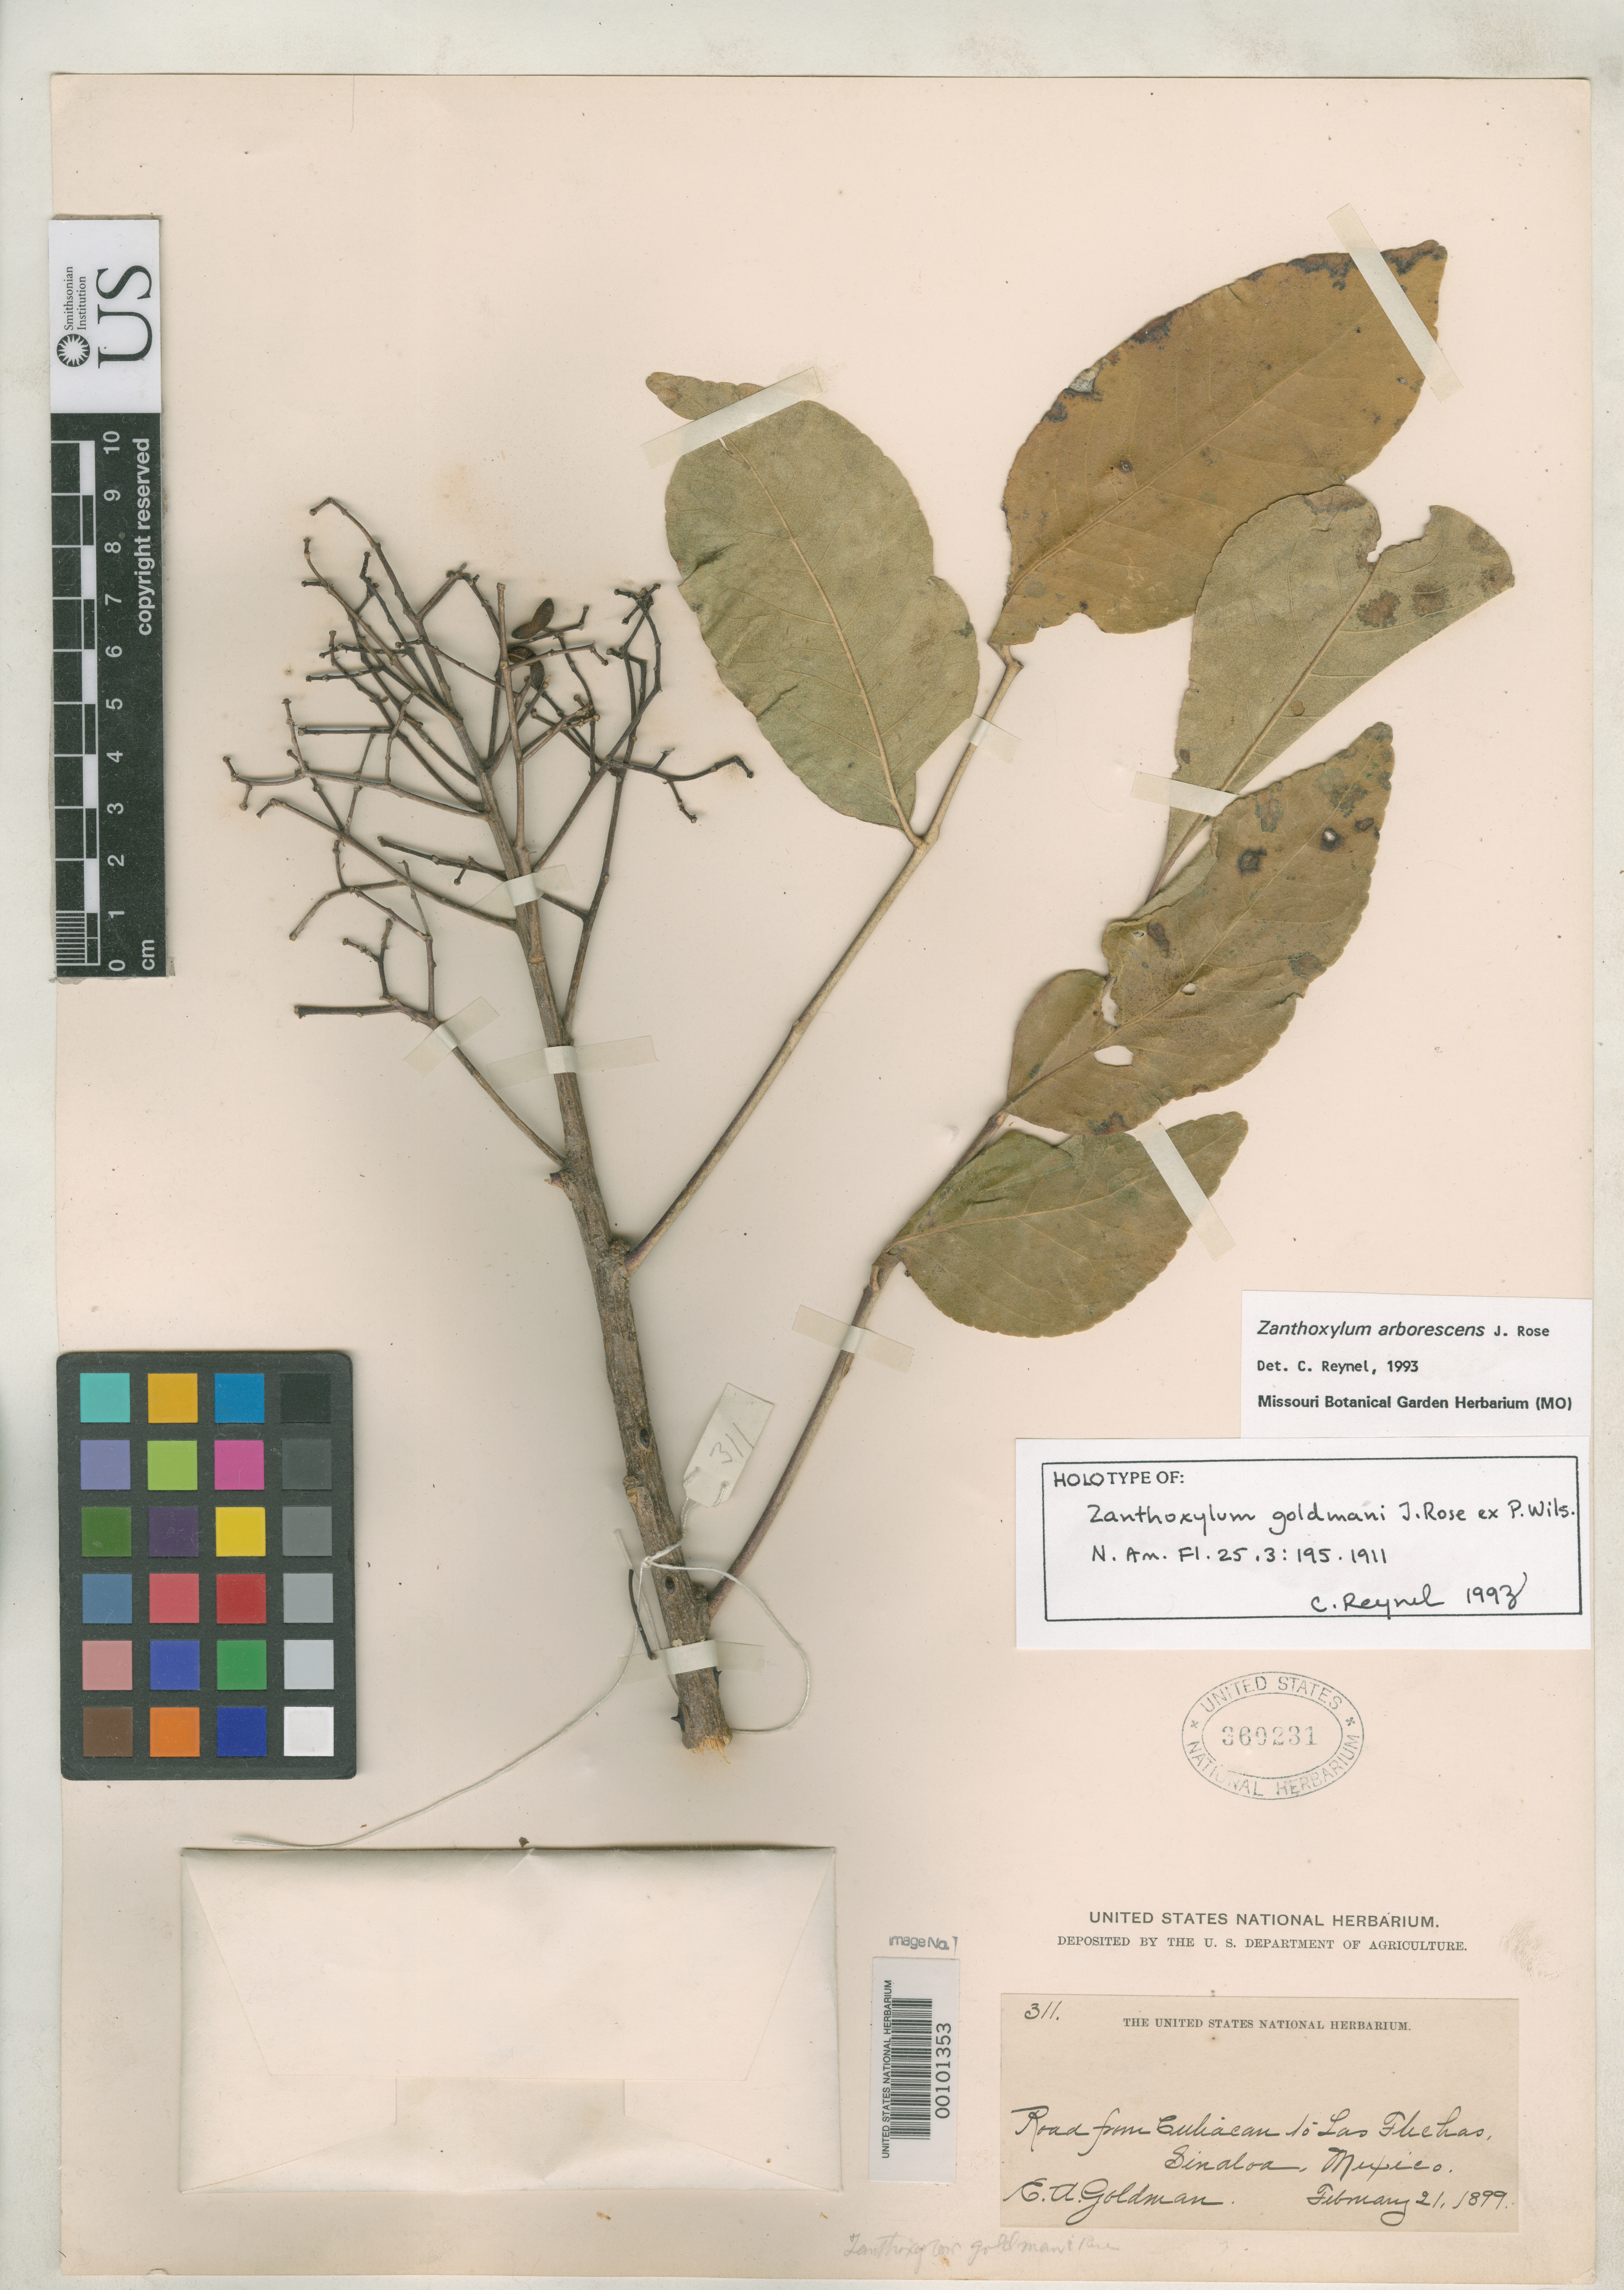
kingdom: Plantae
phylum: Tracheophyta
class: Magnoliopsida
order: Sapindales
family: Rutaceae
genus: Zanthoxylum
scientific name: Zanthoxylum goldmani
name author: Rose ex P. Wilson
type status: Holotype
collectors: E. A. Goldman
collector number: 311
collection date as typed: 21 Feb 1899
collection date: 1899-02-21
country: Mexico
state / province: Sinaloa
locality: Road from Culiacan to Las Flechas.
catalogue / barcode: US 360231